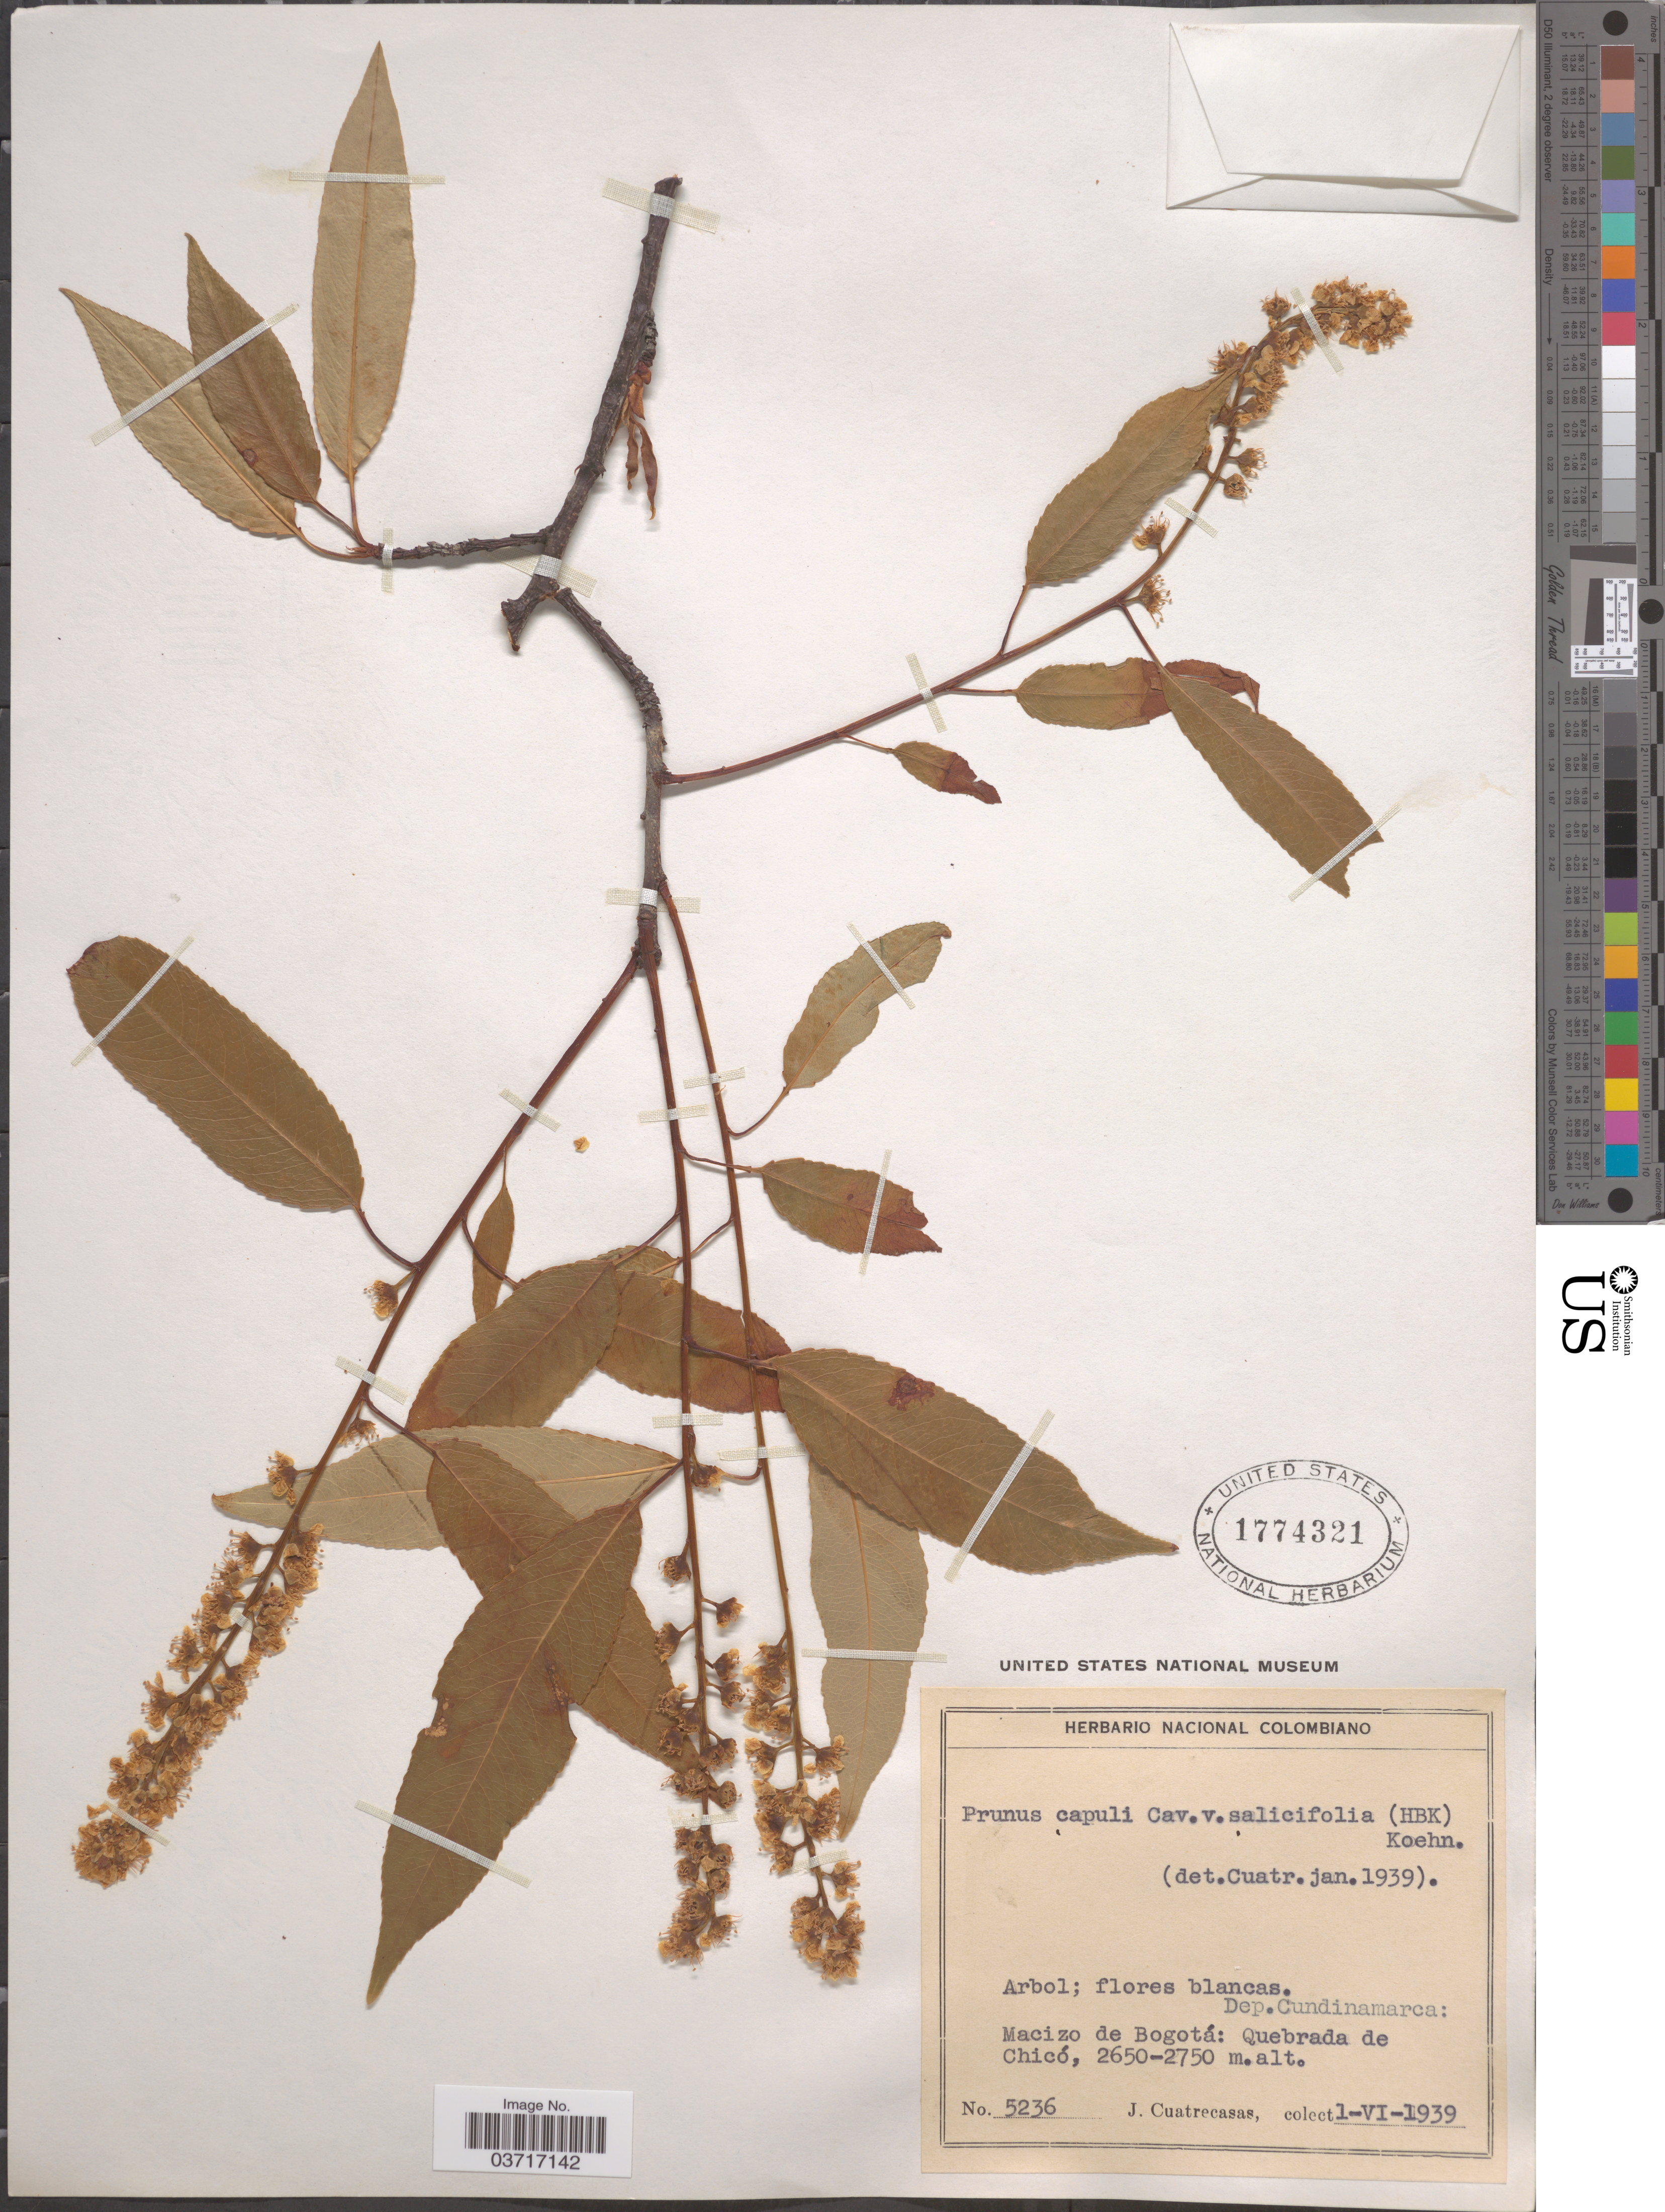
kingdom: Plantae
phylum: Tracheophyta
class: Magnoliopsida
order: Rosales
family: Rosaceae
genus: Prunus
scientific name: Prunus serotina subsp. capuli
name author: (Cav. ex Spreng.) McVaugh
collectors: J. Cuatrecasas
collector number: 5236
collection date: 1939-06-01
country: Colombia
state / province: Cundinamarca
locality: Dep. Cundinamarca: Macizo de Bogotá: Quebrada de Chicó.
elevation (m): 2650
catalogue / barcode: US 1774321